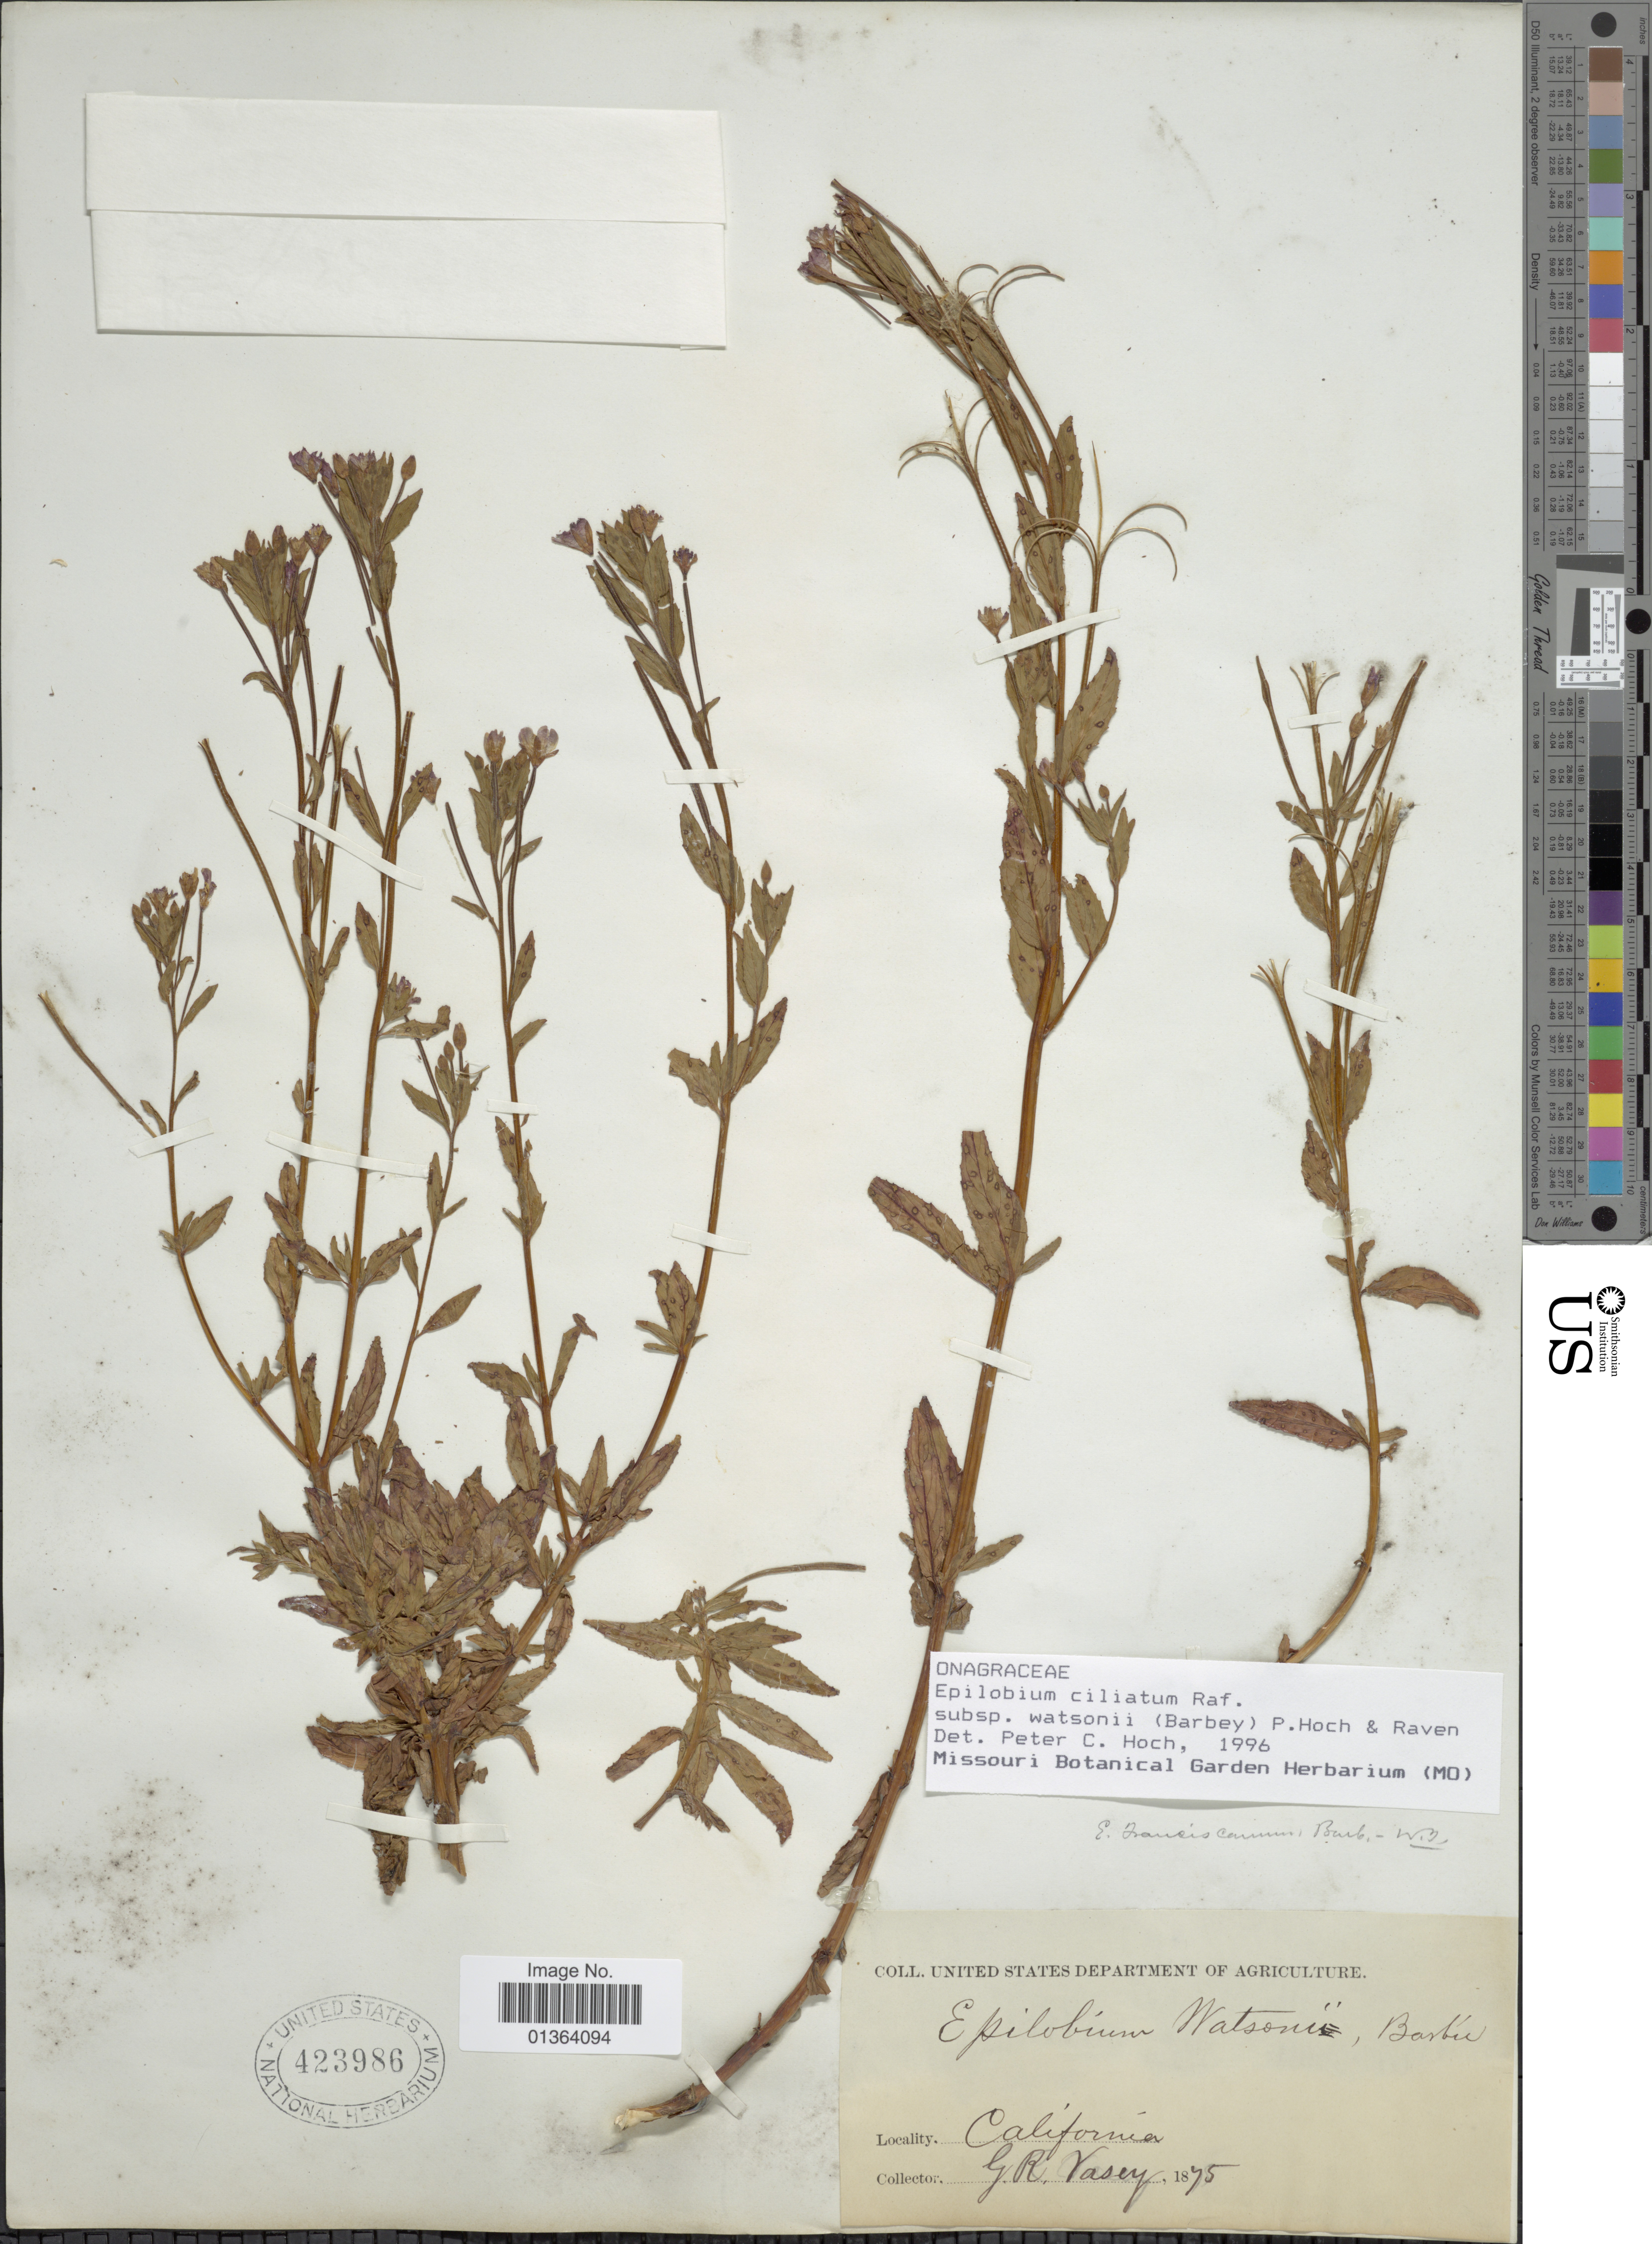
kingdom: Plantae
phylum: Tracheophyta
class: Magnoliopsida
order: Myrtales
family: Onagraceae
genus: Epilobium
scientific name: Epilobium ciliatum subsp. watsonii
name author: (Barbey) Hoch & P.H. Raven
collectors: G. R. Vasey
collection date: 1875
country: United States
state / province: California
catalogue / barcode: US 423986